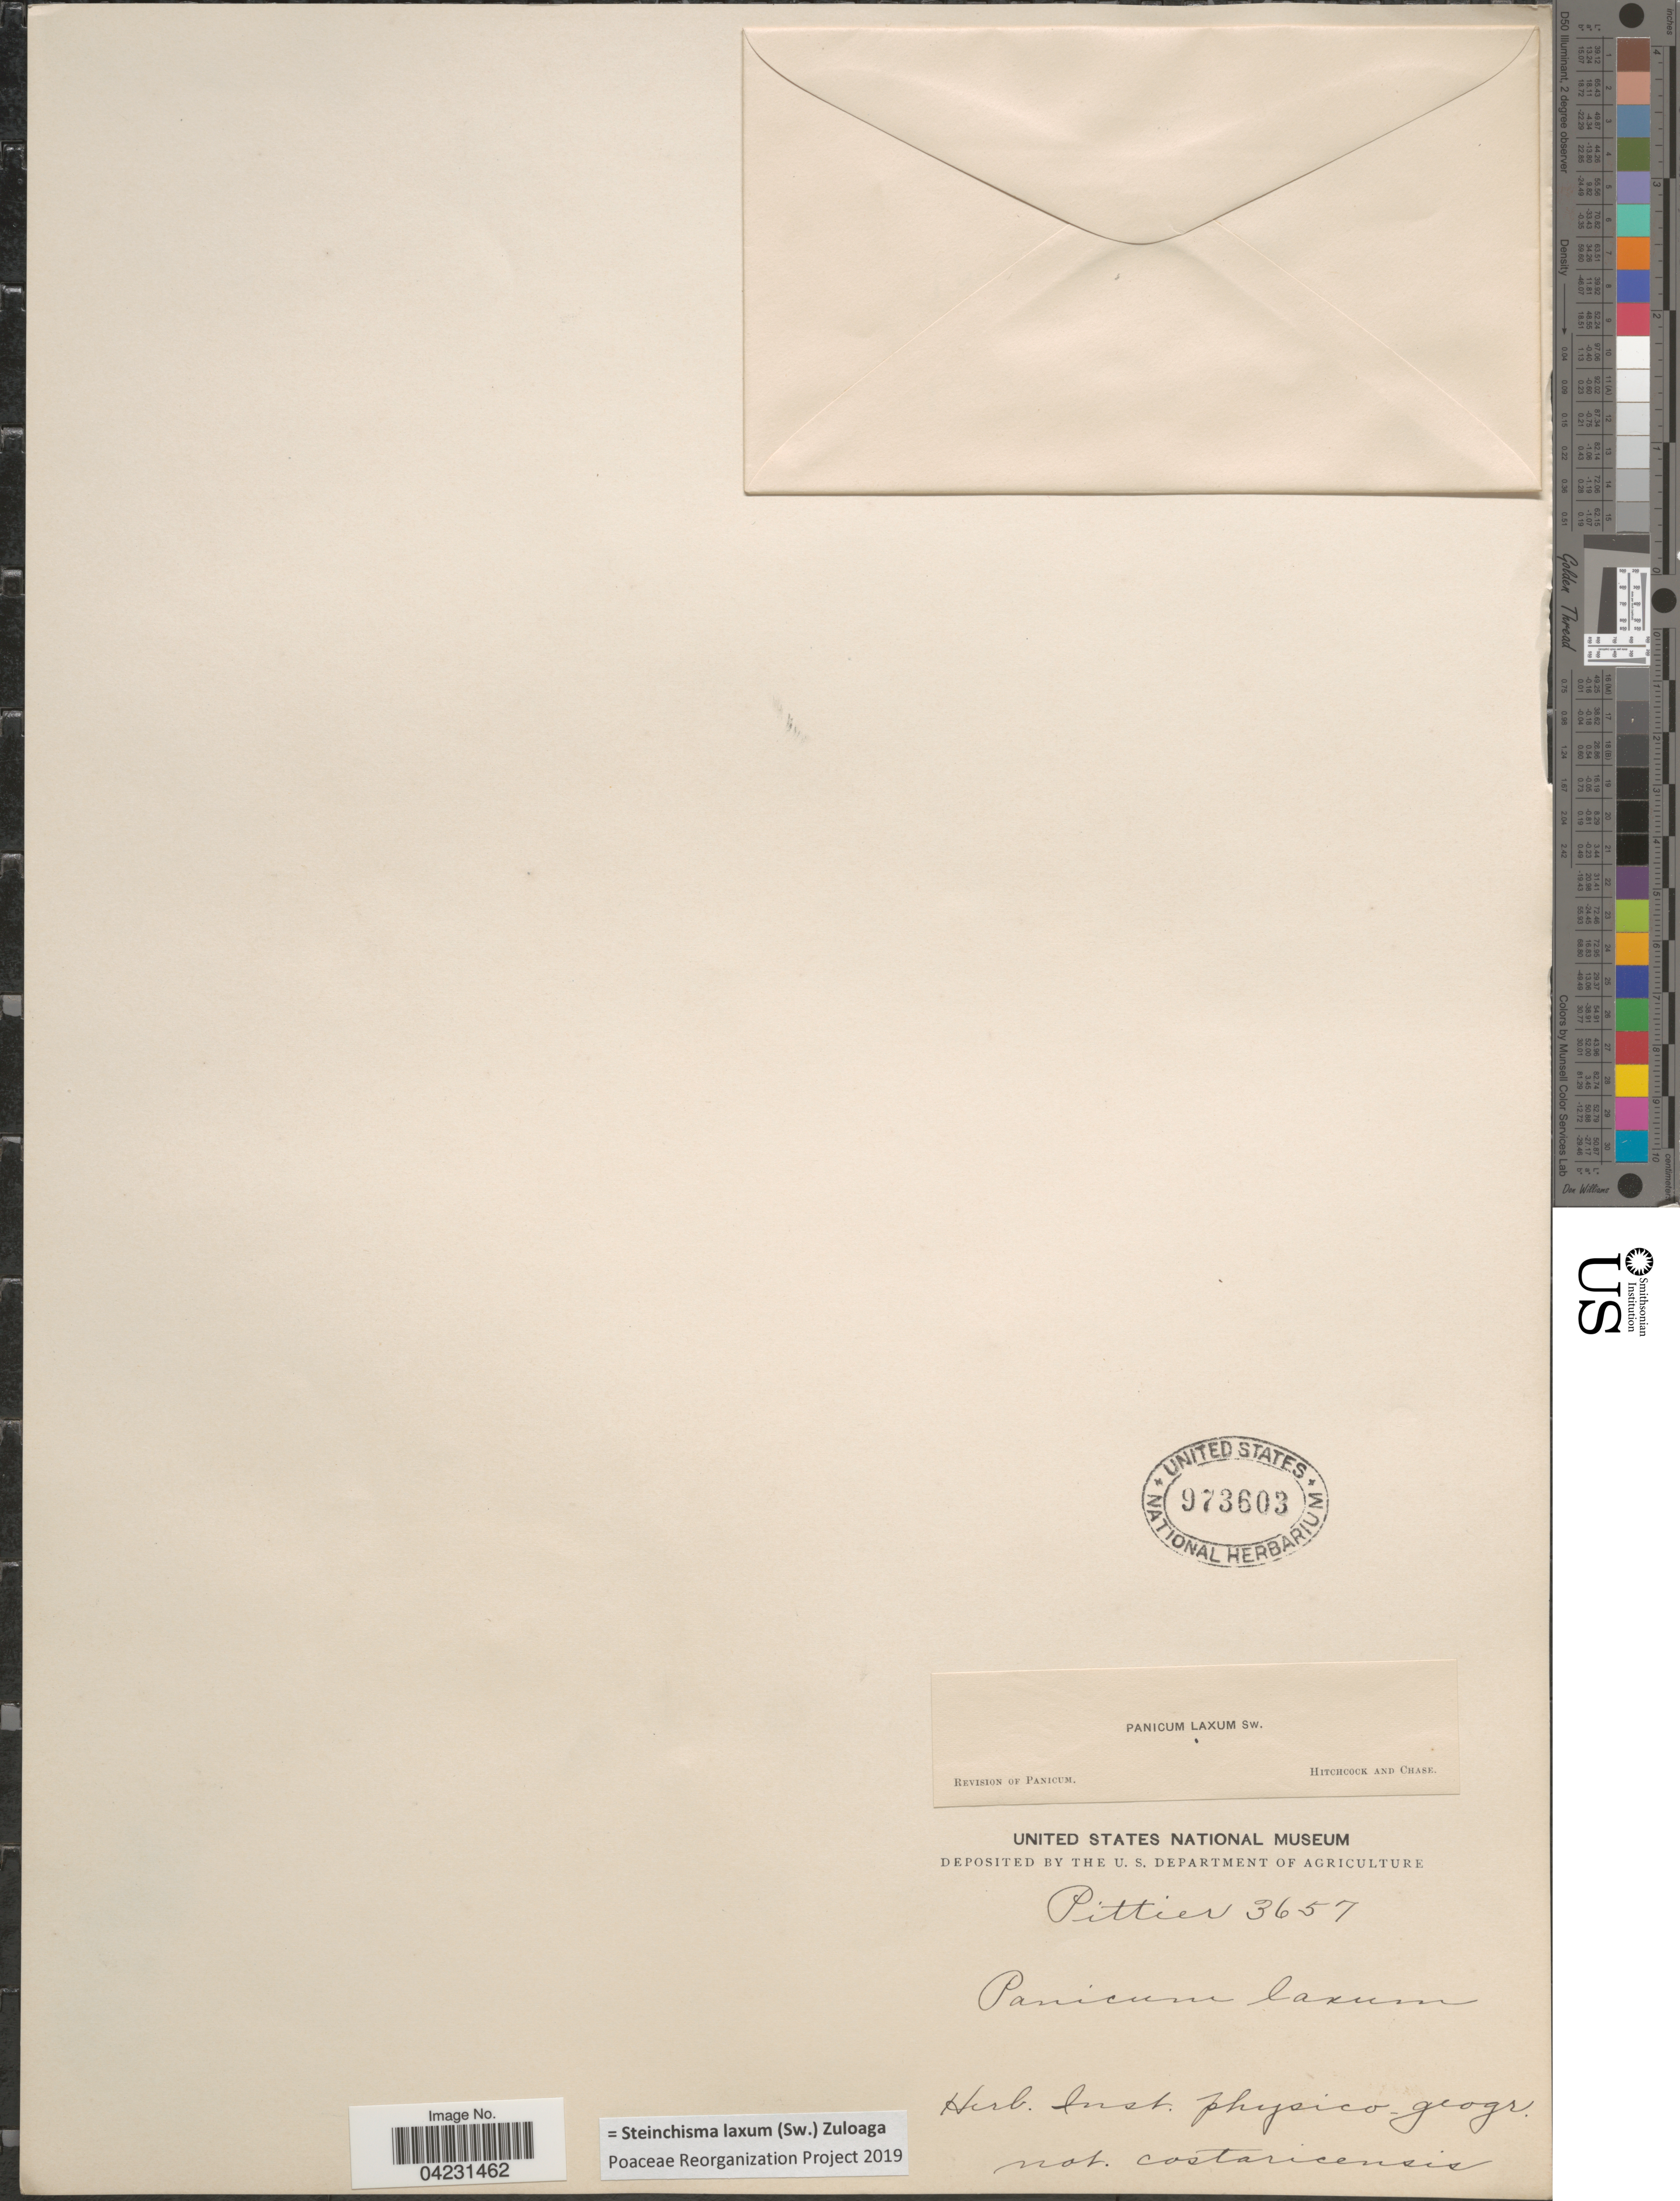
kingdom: Plantae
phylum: Tracheophyta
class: Liliopsida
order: Poales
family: Poaceae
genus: Steinchisma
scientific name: Steinchisma laxum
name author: (Sw.) Zuloaga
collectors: Pittier, --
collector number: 3657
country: Costa Rica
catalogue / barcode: US 973603